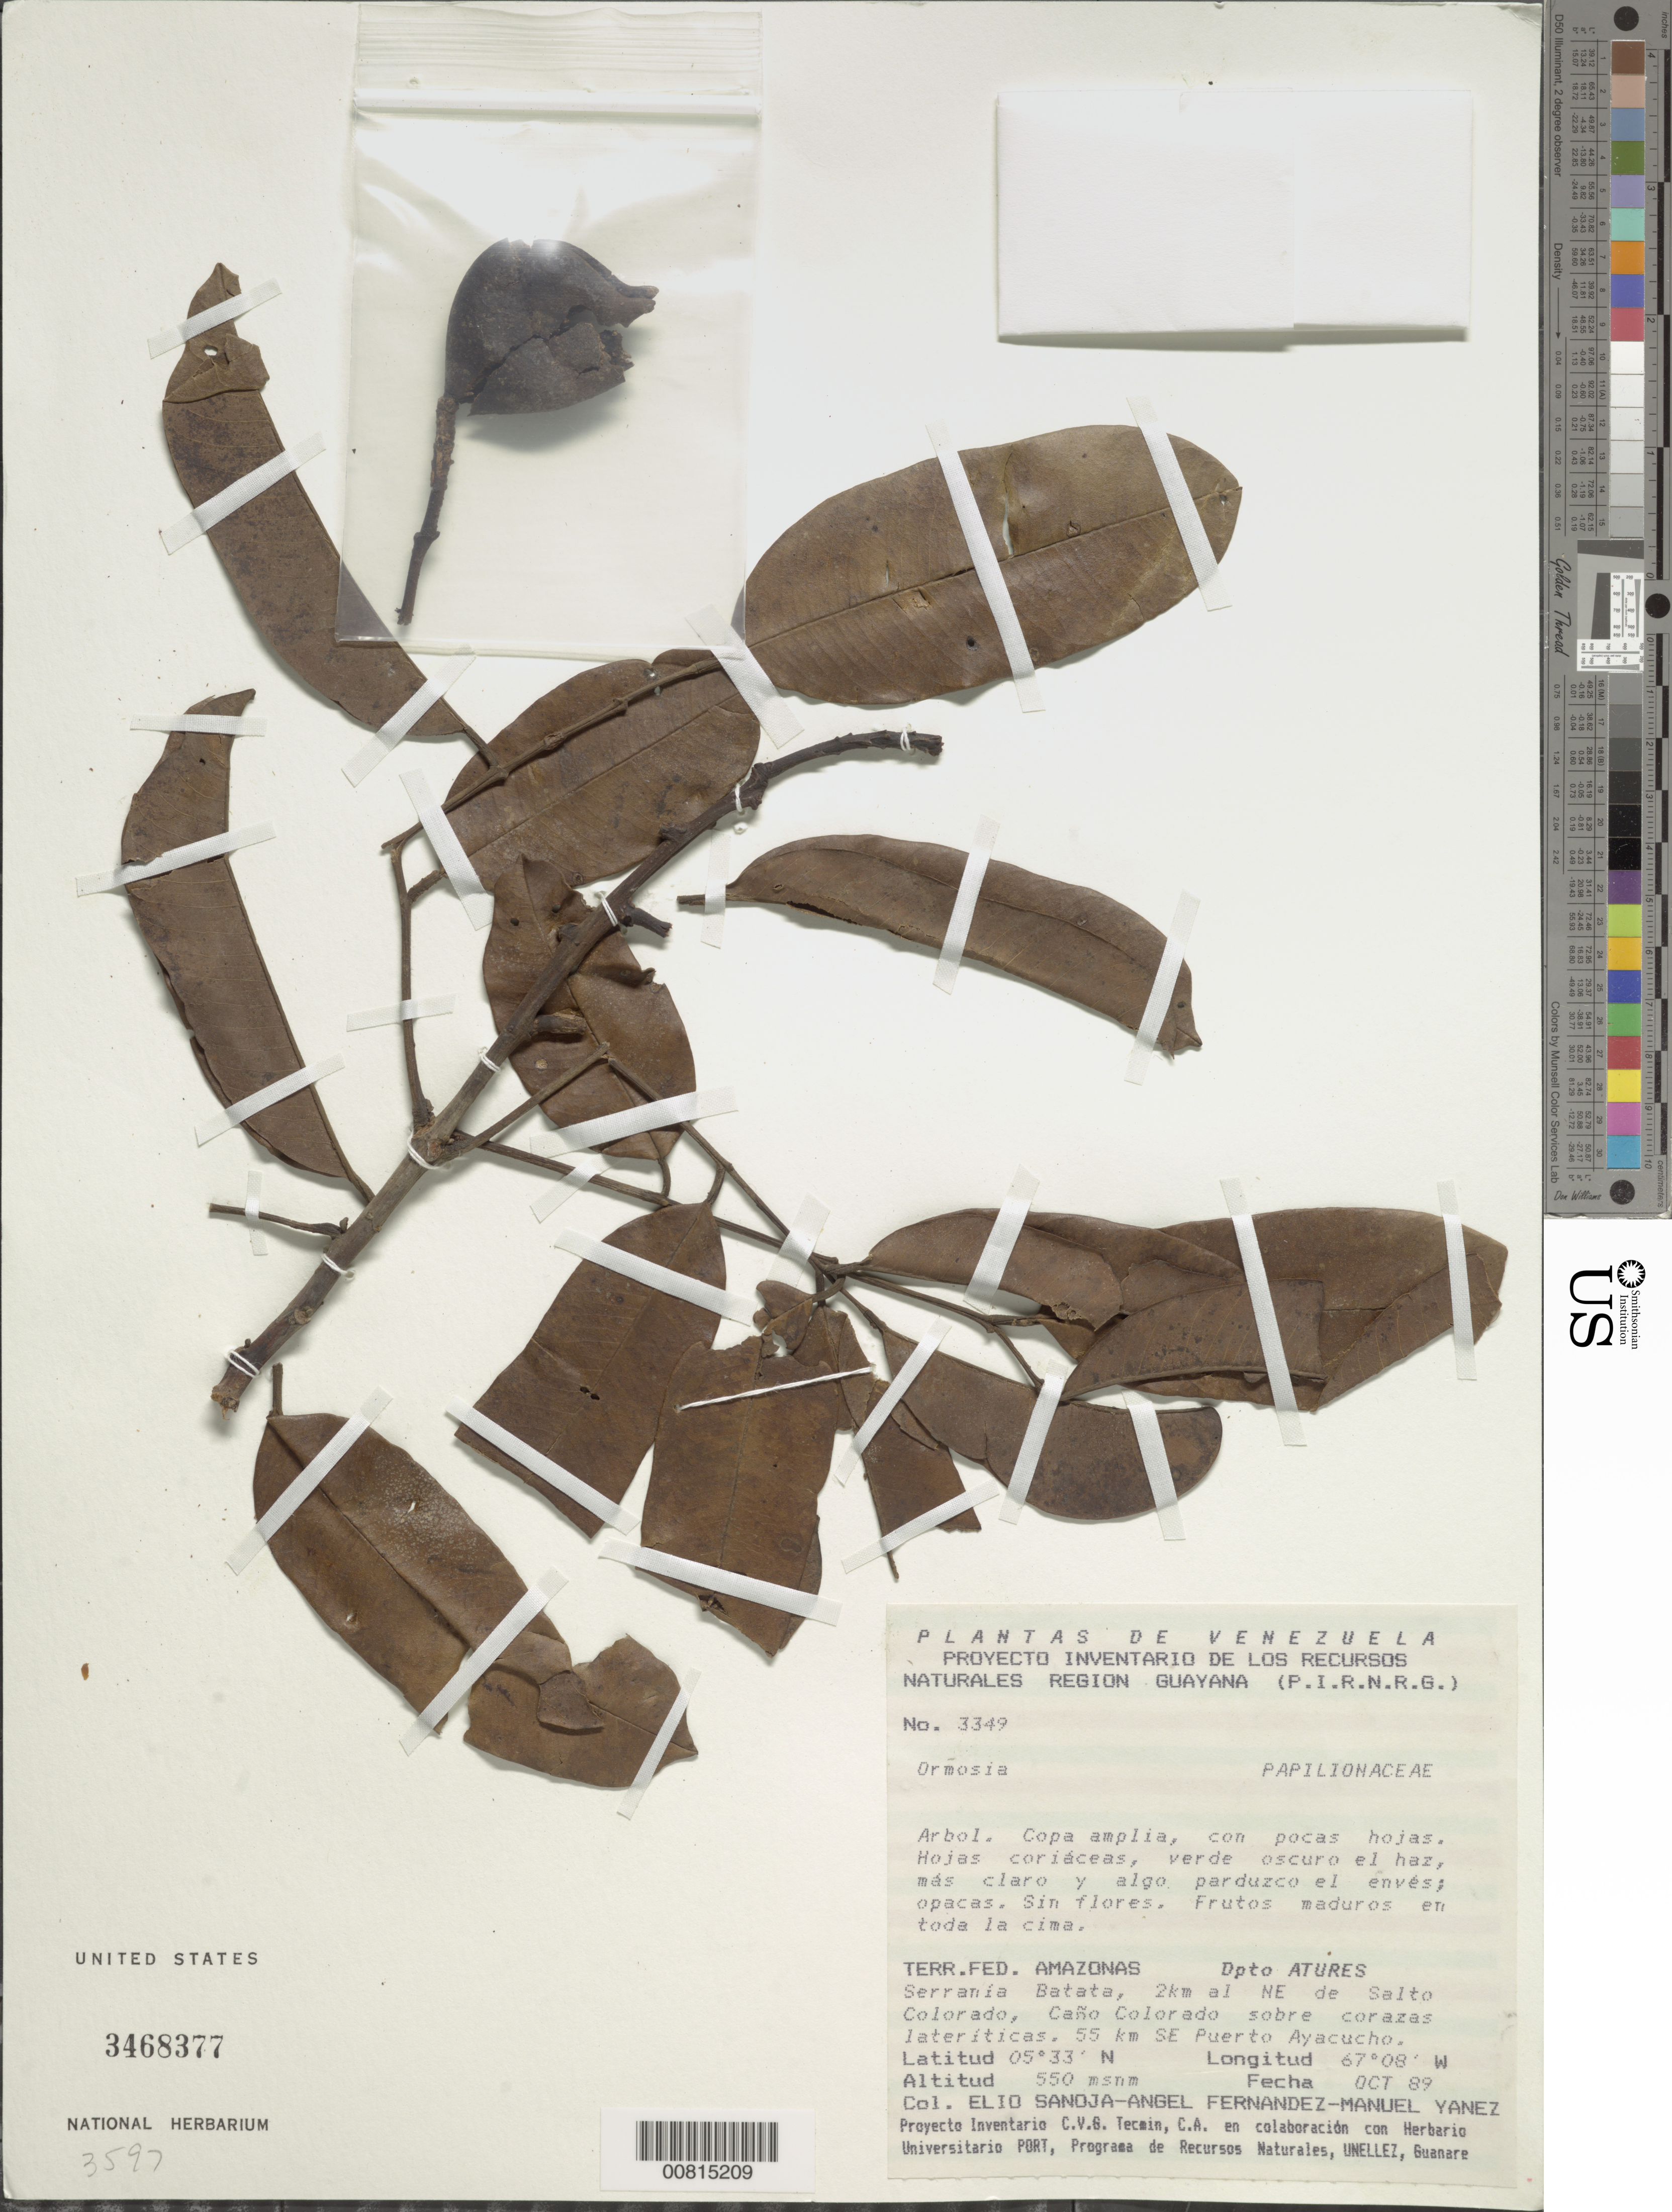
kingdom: Plantae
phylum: Tracheophyta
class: Magnoliopsida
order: Fabales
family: Fabaceae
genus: Ormosia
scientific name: Ormosia sp.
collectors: E. Sanoja, A. Fernandez & M. Yanez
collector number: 3349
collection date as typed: Oct-89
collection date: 1989-10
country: Venezuela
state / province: Amazonas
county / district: Atures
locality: Serrania Batata, 2 km NE de Salto Colorado, Caño Colorado, 55 km SE Puerto Ayacucho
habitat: Sobre corazas lateríticas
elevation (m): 550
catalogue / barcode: US 3468377